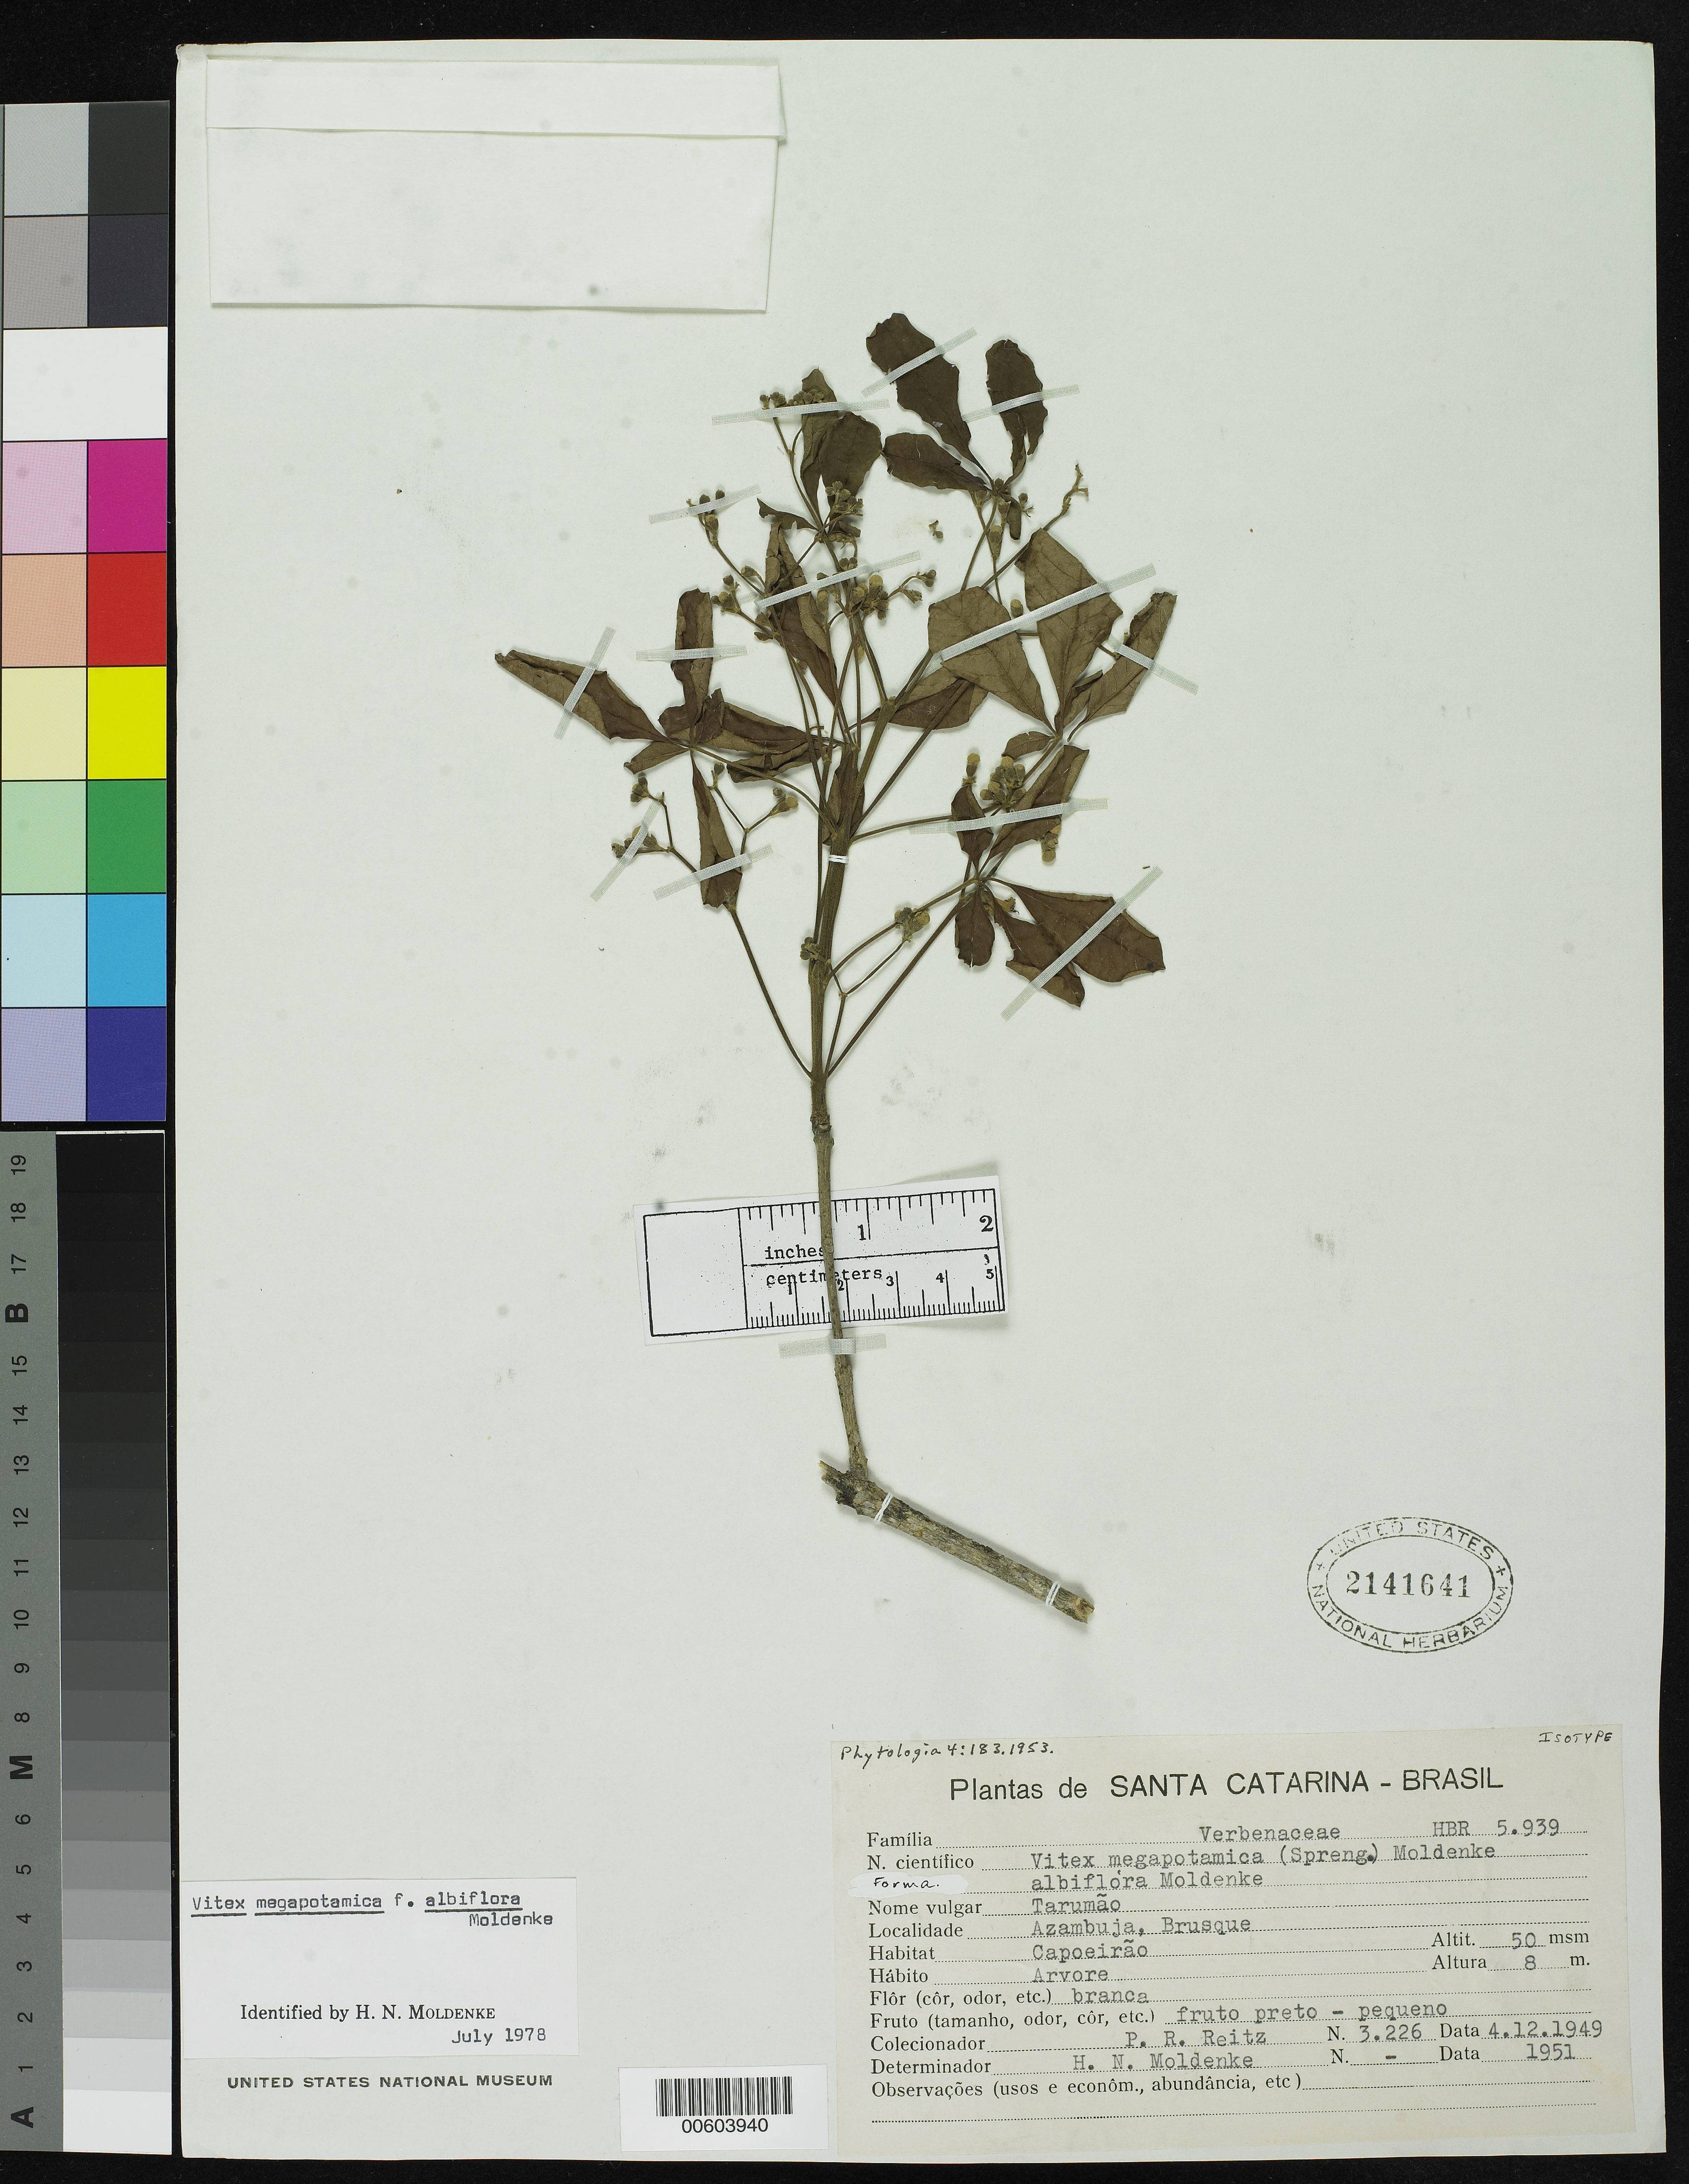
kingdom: Plantae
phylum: Tracheophyta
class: Magnoliopsida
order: Lamiales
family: Lamiaceae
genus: Vitex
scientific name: Vitex megapotamica f. albiflora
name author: Moldenke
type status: Isotype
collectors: R. Reitz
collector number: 3226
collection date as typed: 12 Apr 1949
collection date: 1949-04-12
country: Brazil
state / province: Santa Catarina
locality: Azambuja, brusque.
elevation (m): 50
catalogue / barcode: US 2141641